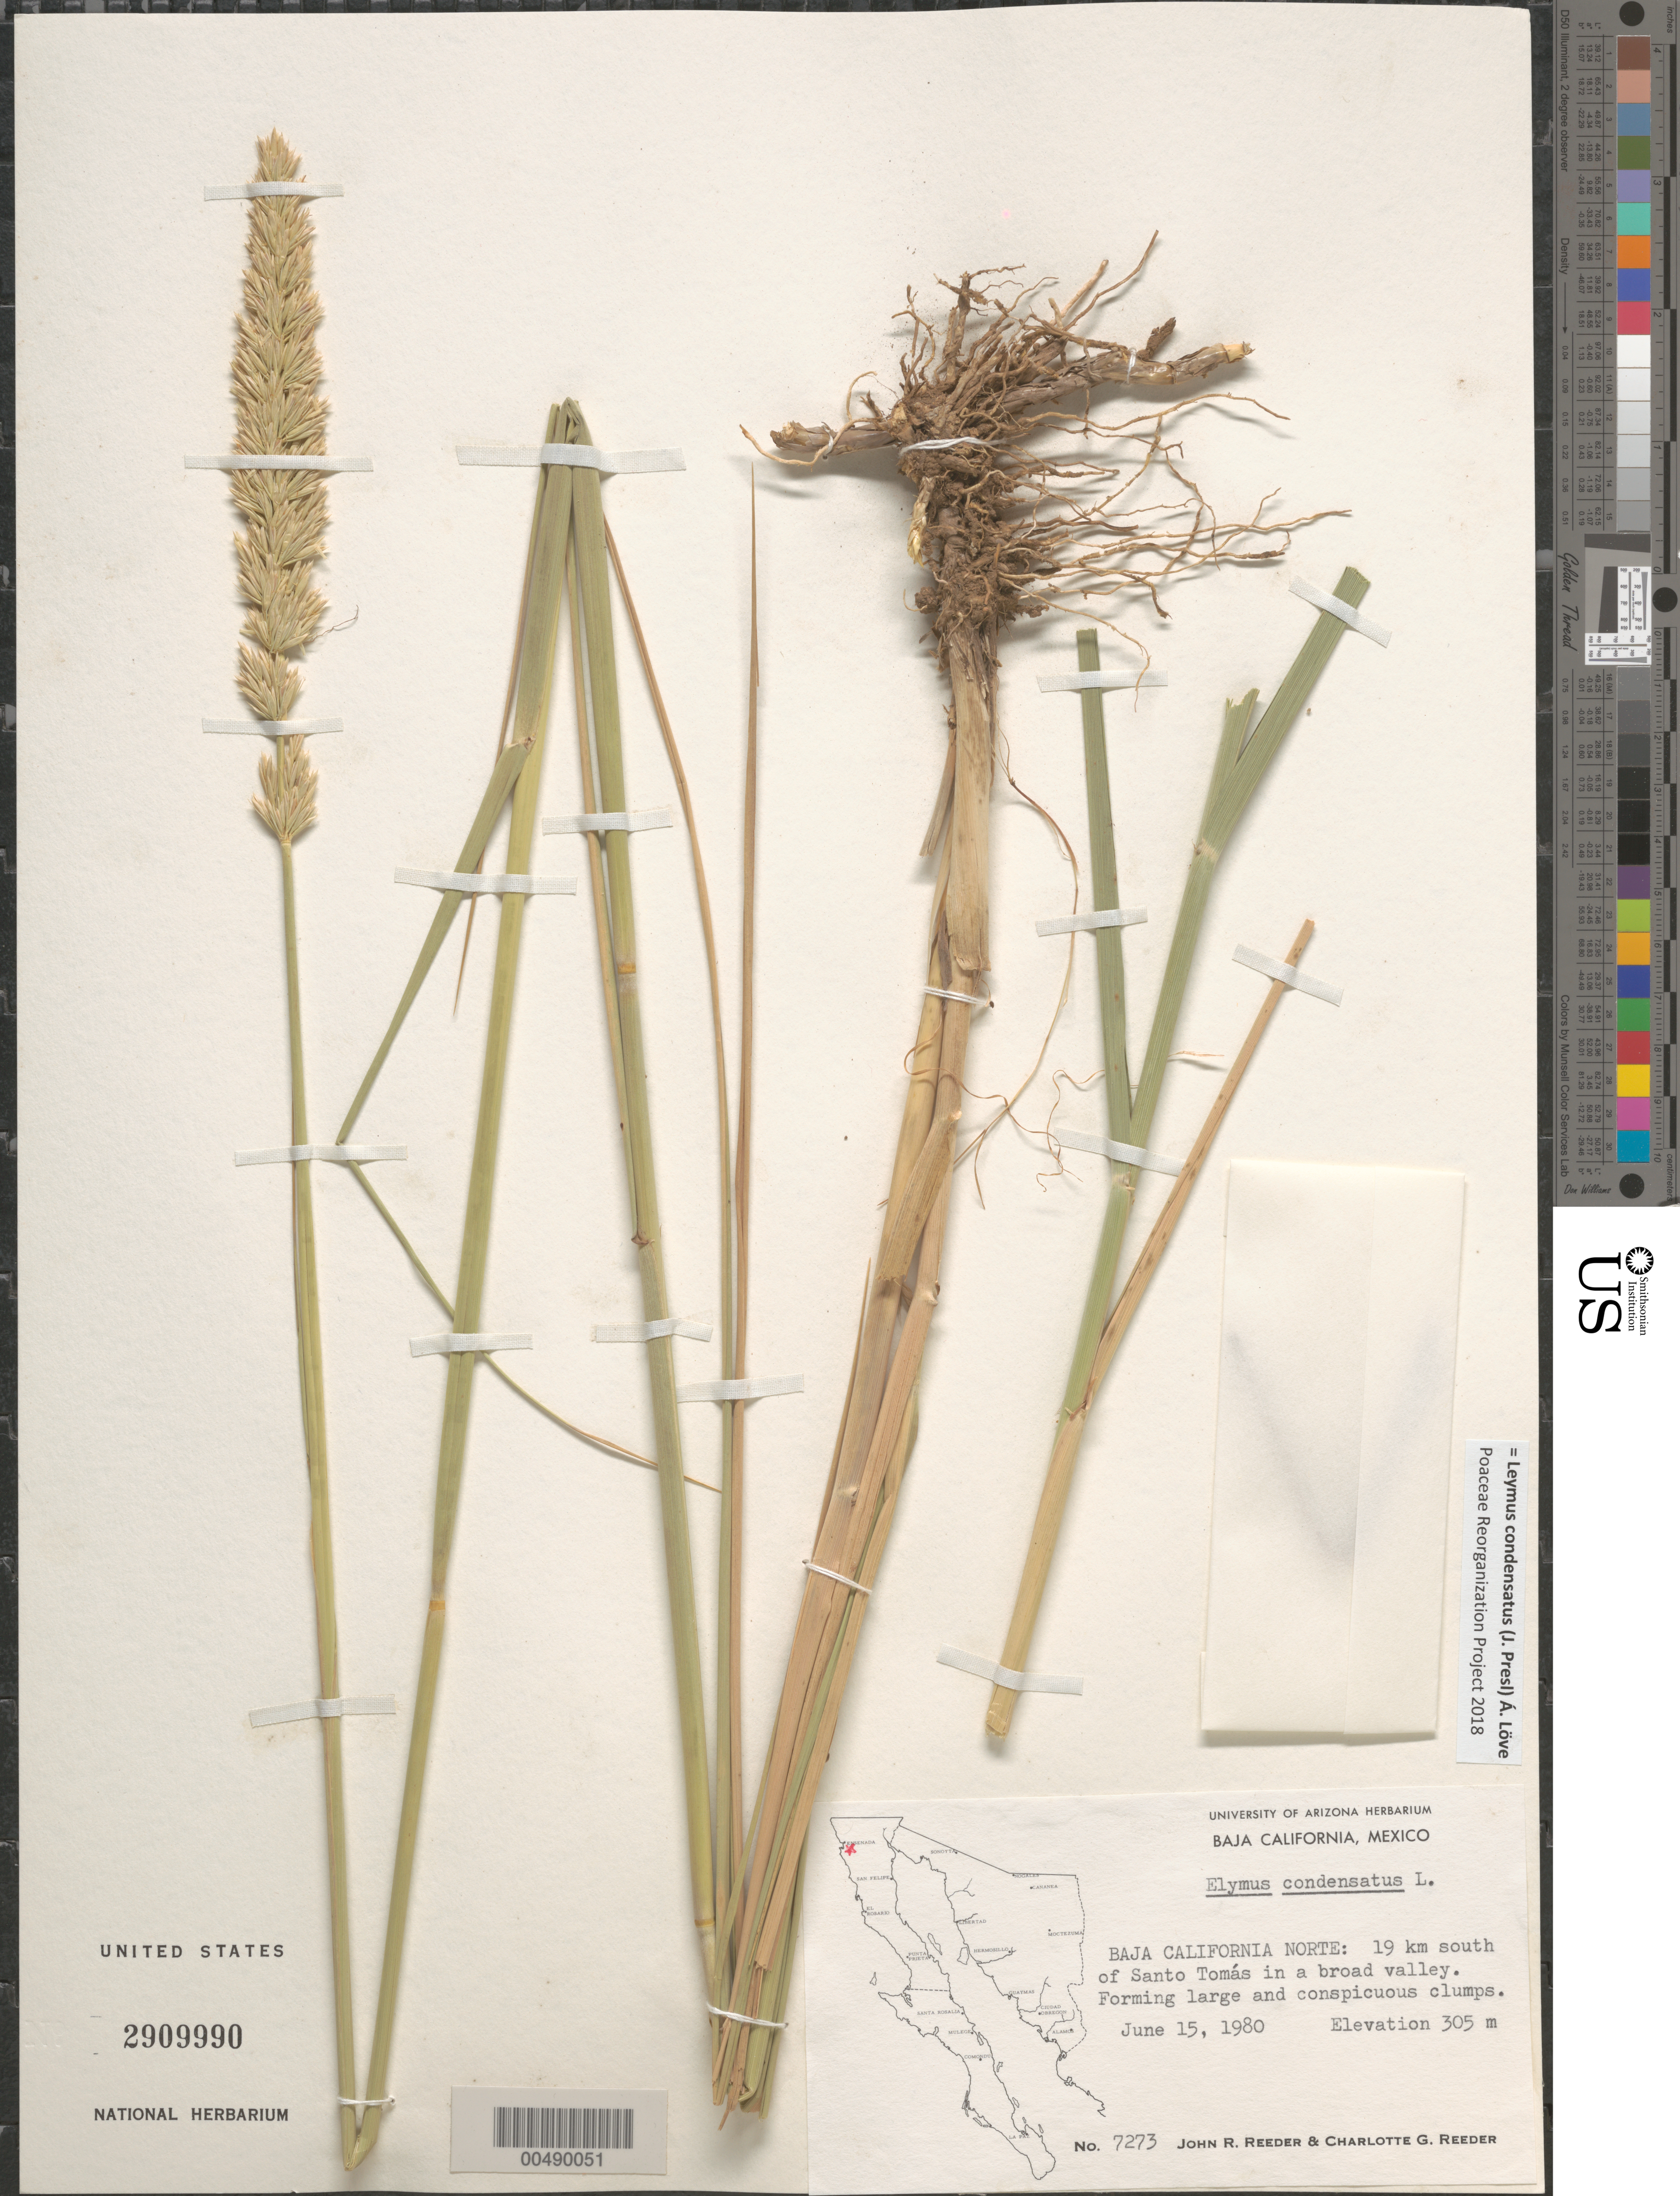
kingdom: Plantae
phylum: Tracheophyta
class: Liliopsida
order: Poales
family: Poaceae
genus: Leymus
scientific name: Leymus condensatus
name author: (J. Presl) Á. Löve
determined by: Poaceae Reorganization Project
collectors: J. R. Reeder & C. G. Reeder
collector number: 7273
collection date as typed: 15 Jun 1980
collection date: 1980-06-15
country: Mexico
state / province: Baja California Norte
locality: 19 km S of Santo Thomás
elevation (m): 305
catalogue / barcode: US 2909990